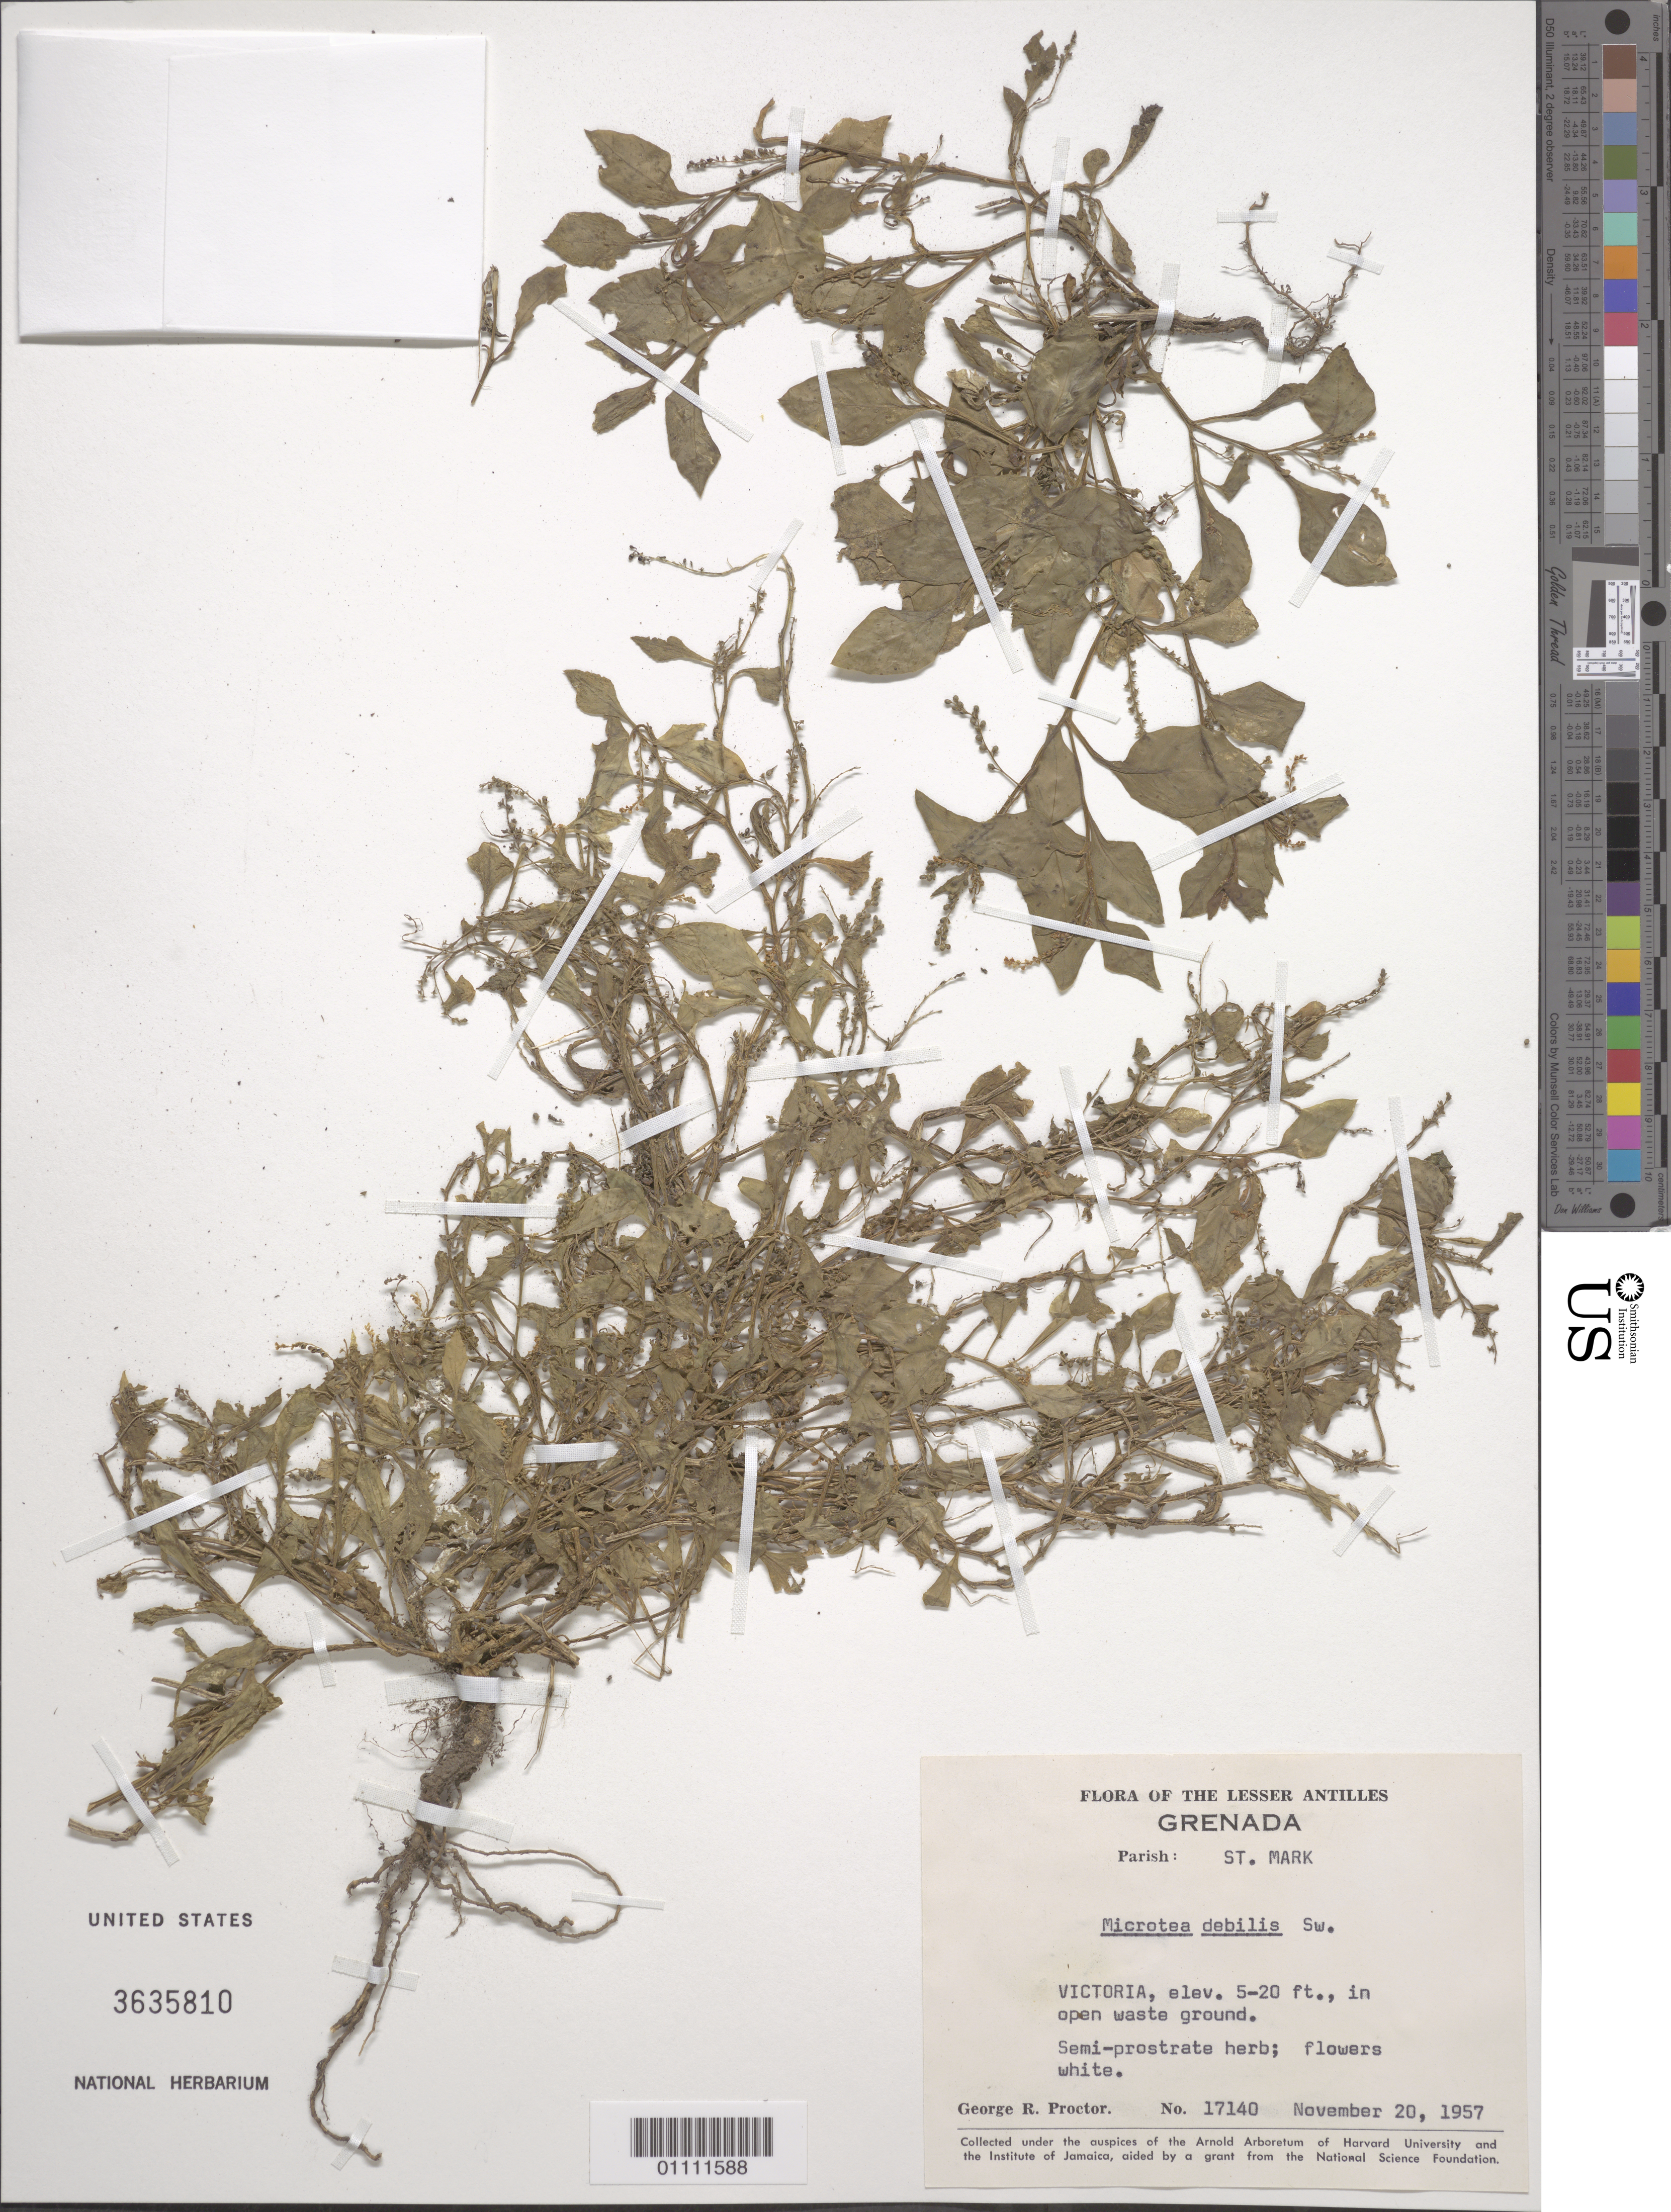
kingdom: Plantae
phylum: Tracheophyta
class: Magnoliopsida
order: Caryophyllales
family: Microteaceae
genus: Microtea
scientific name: Microtea debilis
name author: Sw.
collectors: G. R. Proctor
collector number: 17140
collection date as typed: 20 Nov 1957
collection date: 1957-11-20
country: Grenada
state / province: Saint Mark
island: Grenada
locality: Victoria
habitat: In open waste ground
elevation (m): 2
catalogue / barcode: US 3635810